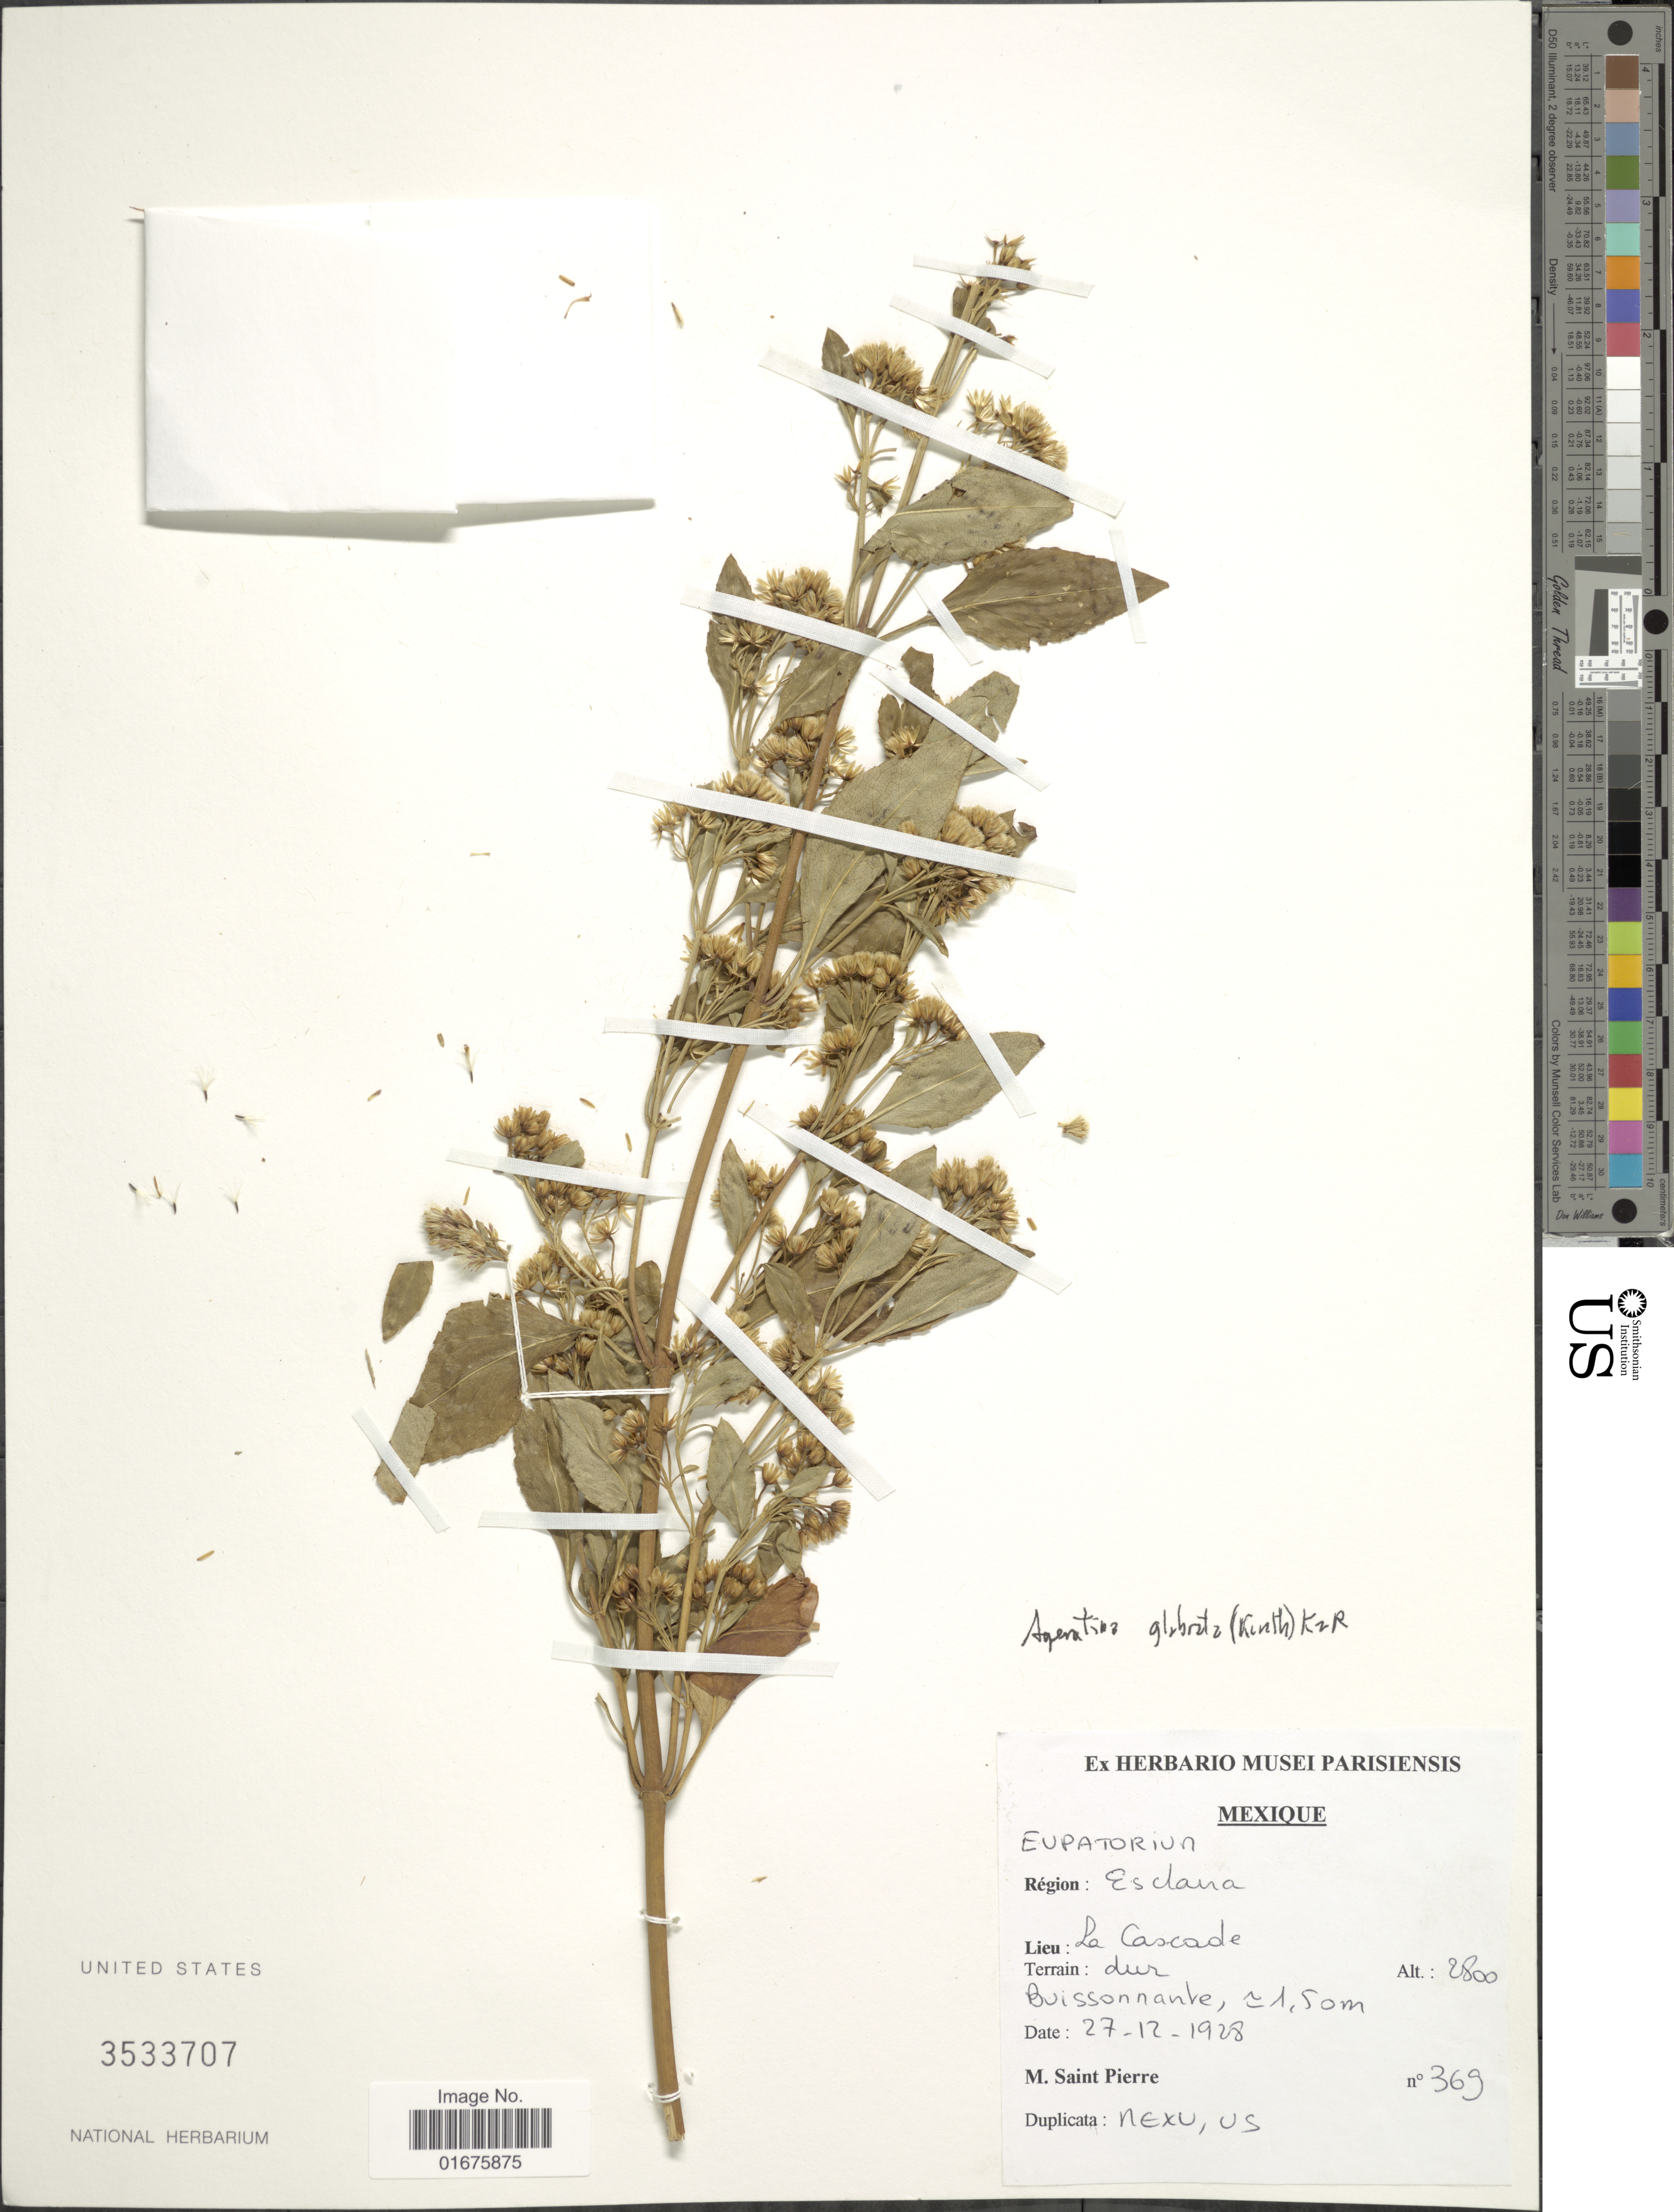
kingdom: Plantae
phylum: Tracheophyta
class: Magnoliopsida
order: Asterales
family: Asteraceae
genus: Ageratina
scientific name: Ageratina glabrata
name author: (Kunth) R.M. King & H. Rob.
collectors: M. Saint-Pierre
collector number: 369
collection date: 1928-12-27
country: Mexico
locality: Région; Esclava. Lieu: La Cascade, Terrain: dur, Buissonnante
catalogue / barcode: US 3533707